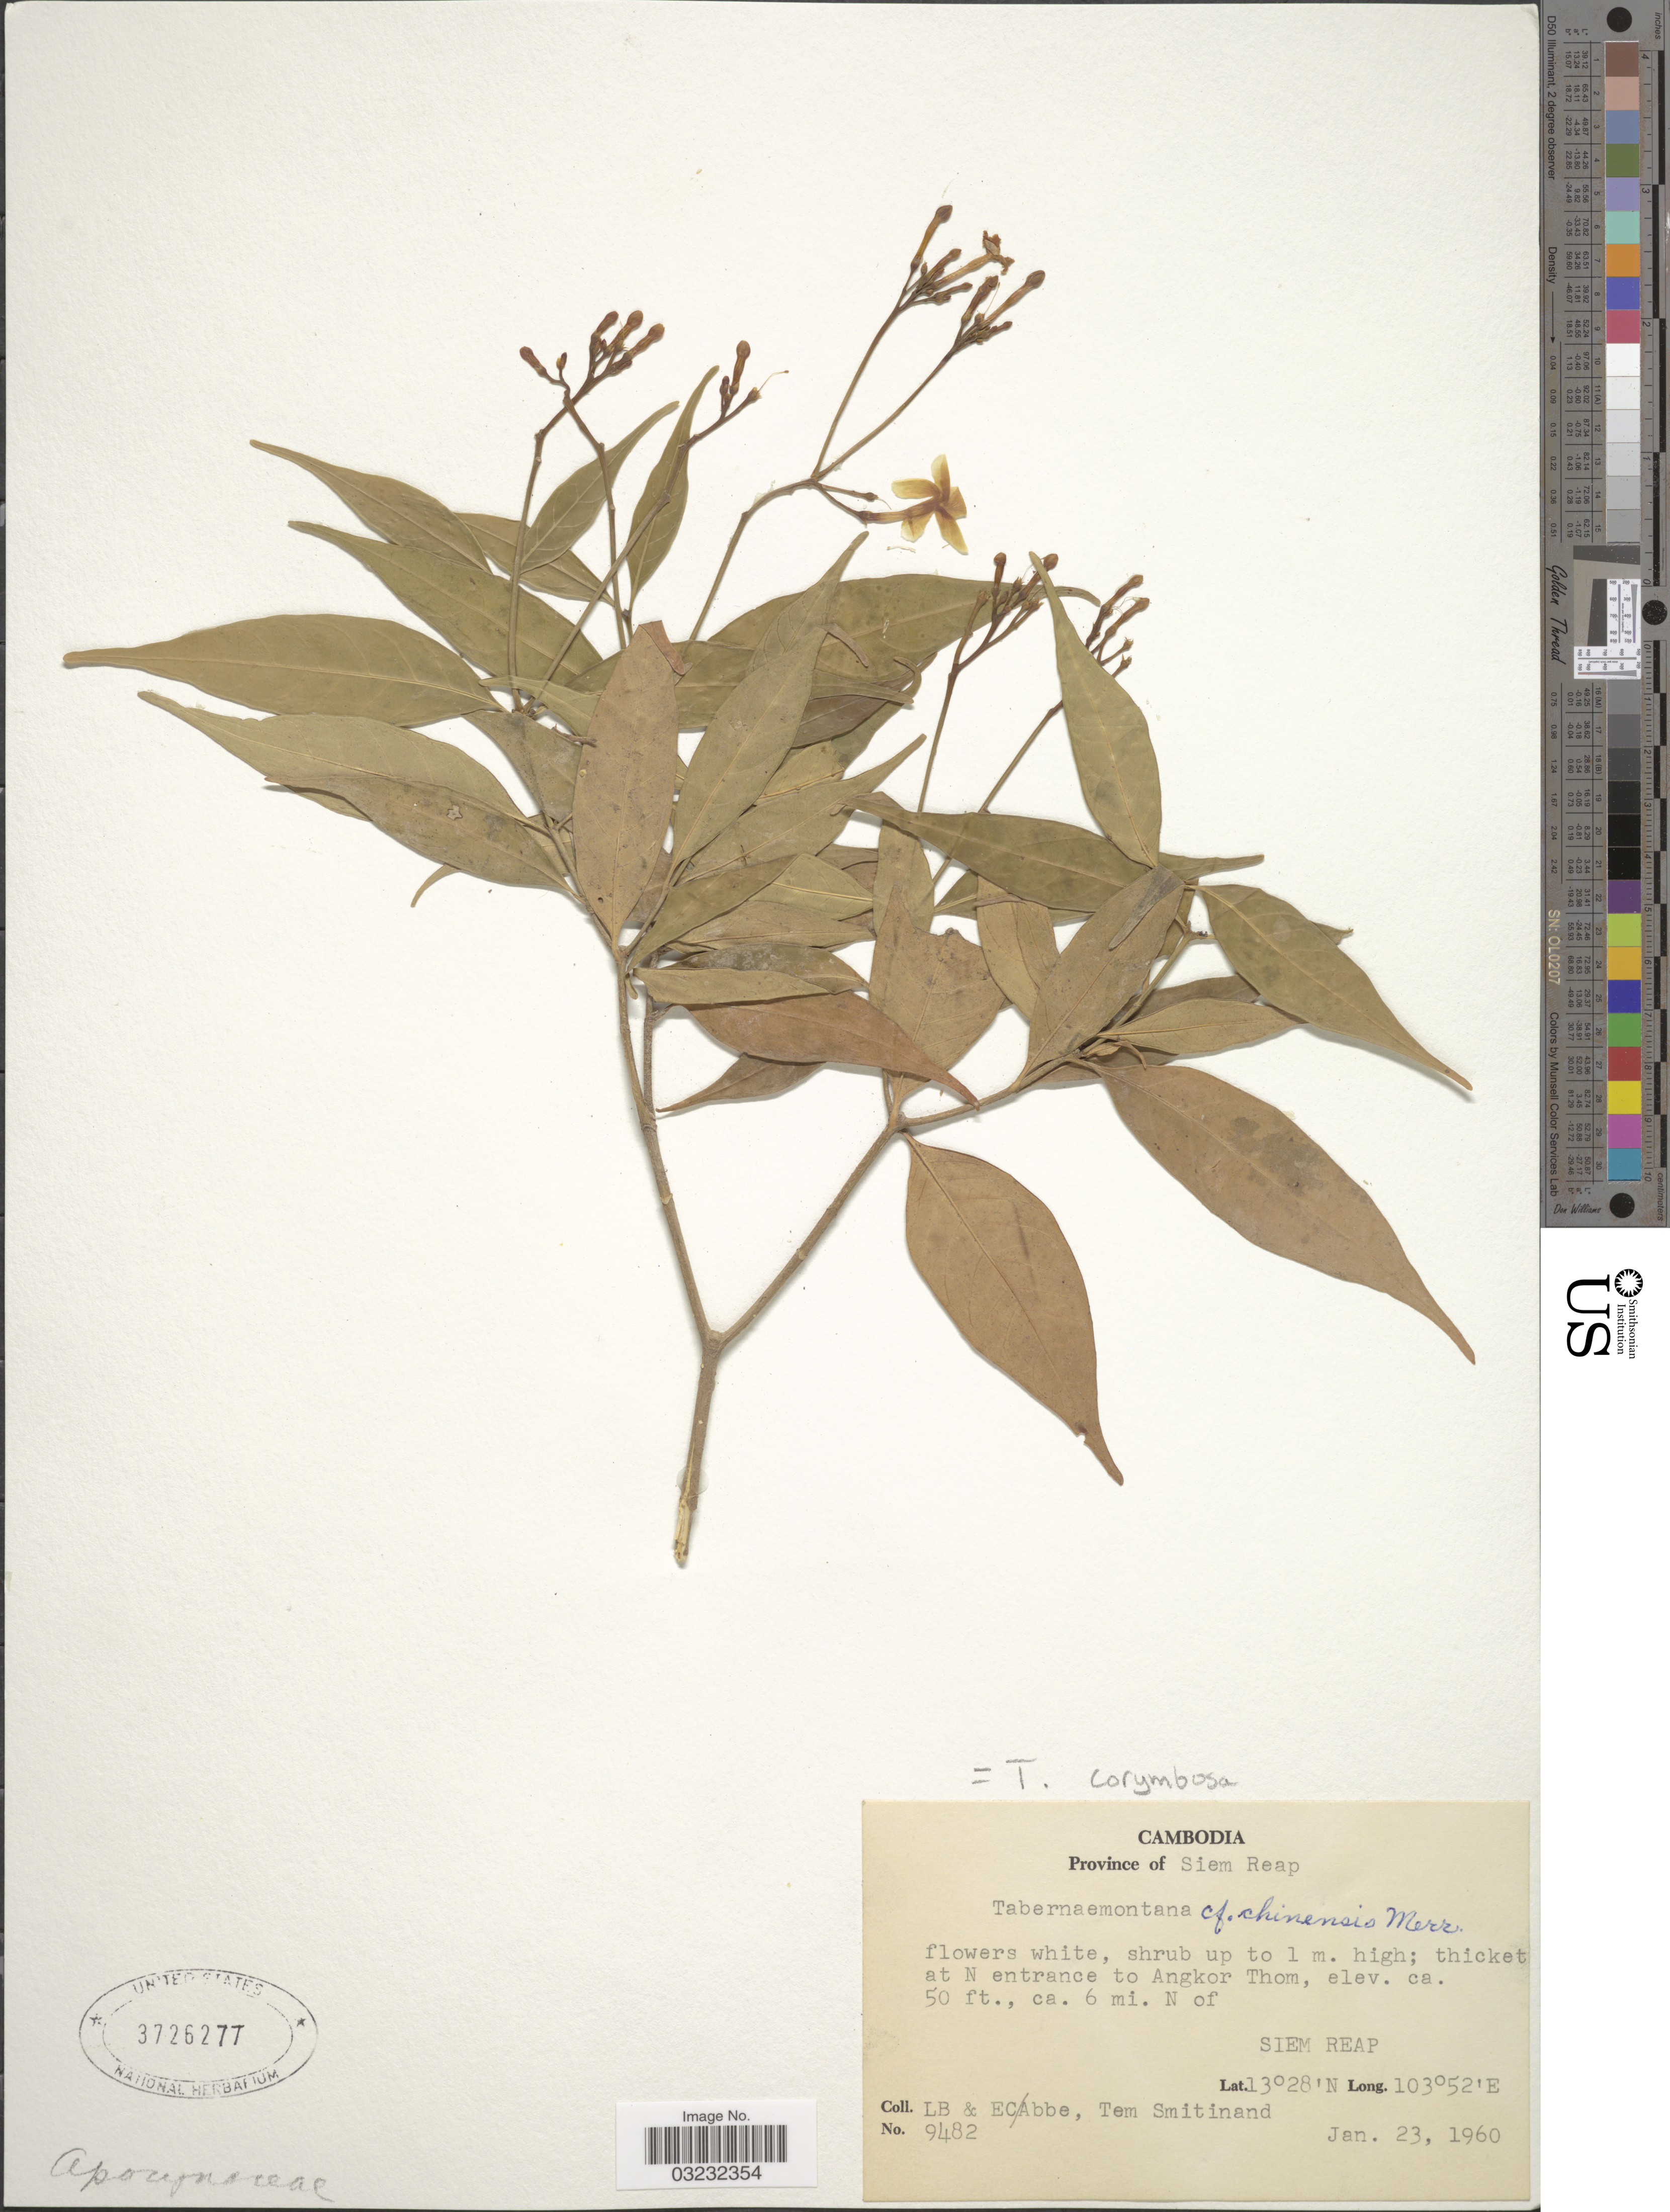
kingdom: Plantae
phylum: Tracheophyta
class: Magnoliopsida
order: Gentianales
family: Apocynaceae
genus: Tabernaemontana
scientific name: Tabernaemontana corymbosa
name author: Roxb. ex Wall.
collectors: L. B. Abbe, E. C. Abbe & T. Smitinand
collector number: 9482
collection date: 1960-01-23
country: Cambodia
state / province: Siĕm Réab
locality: Province of Siem Reap, thicket at N entrance to Angkor Thom, ca. 6 mi. N of Siem Reap.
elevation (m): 15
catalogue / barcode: US 3726277